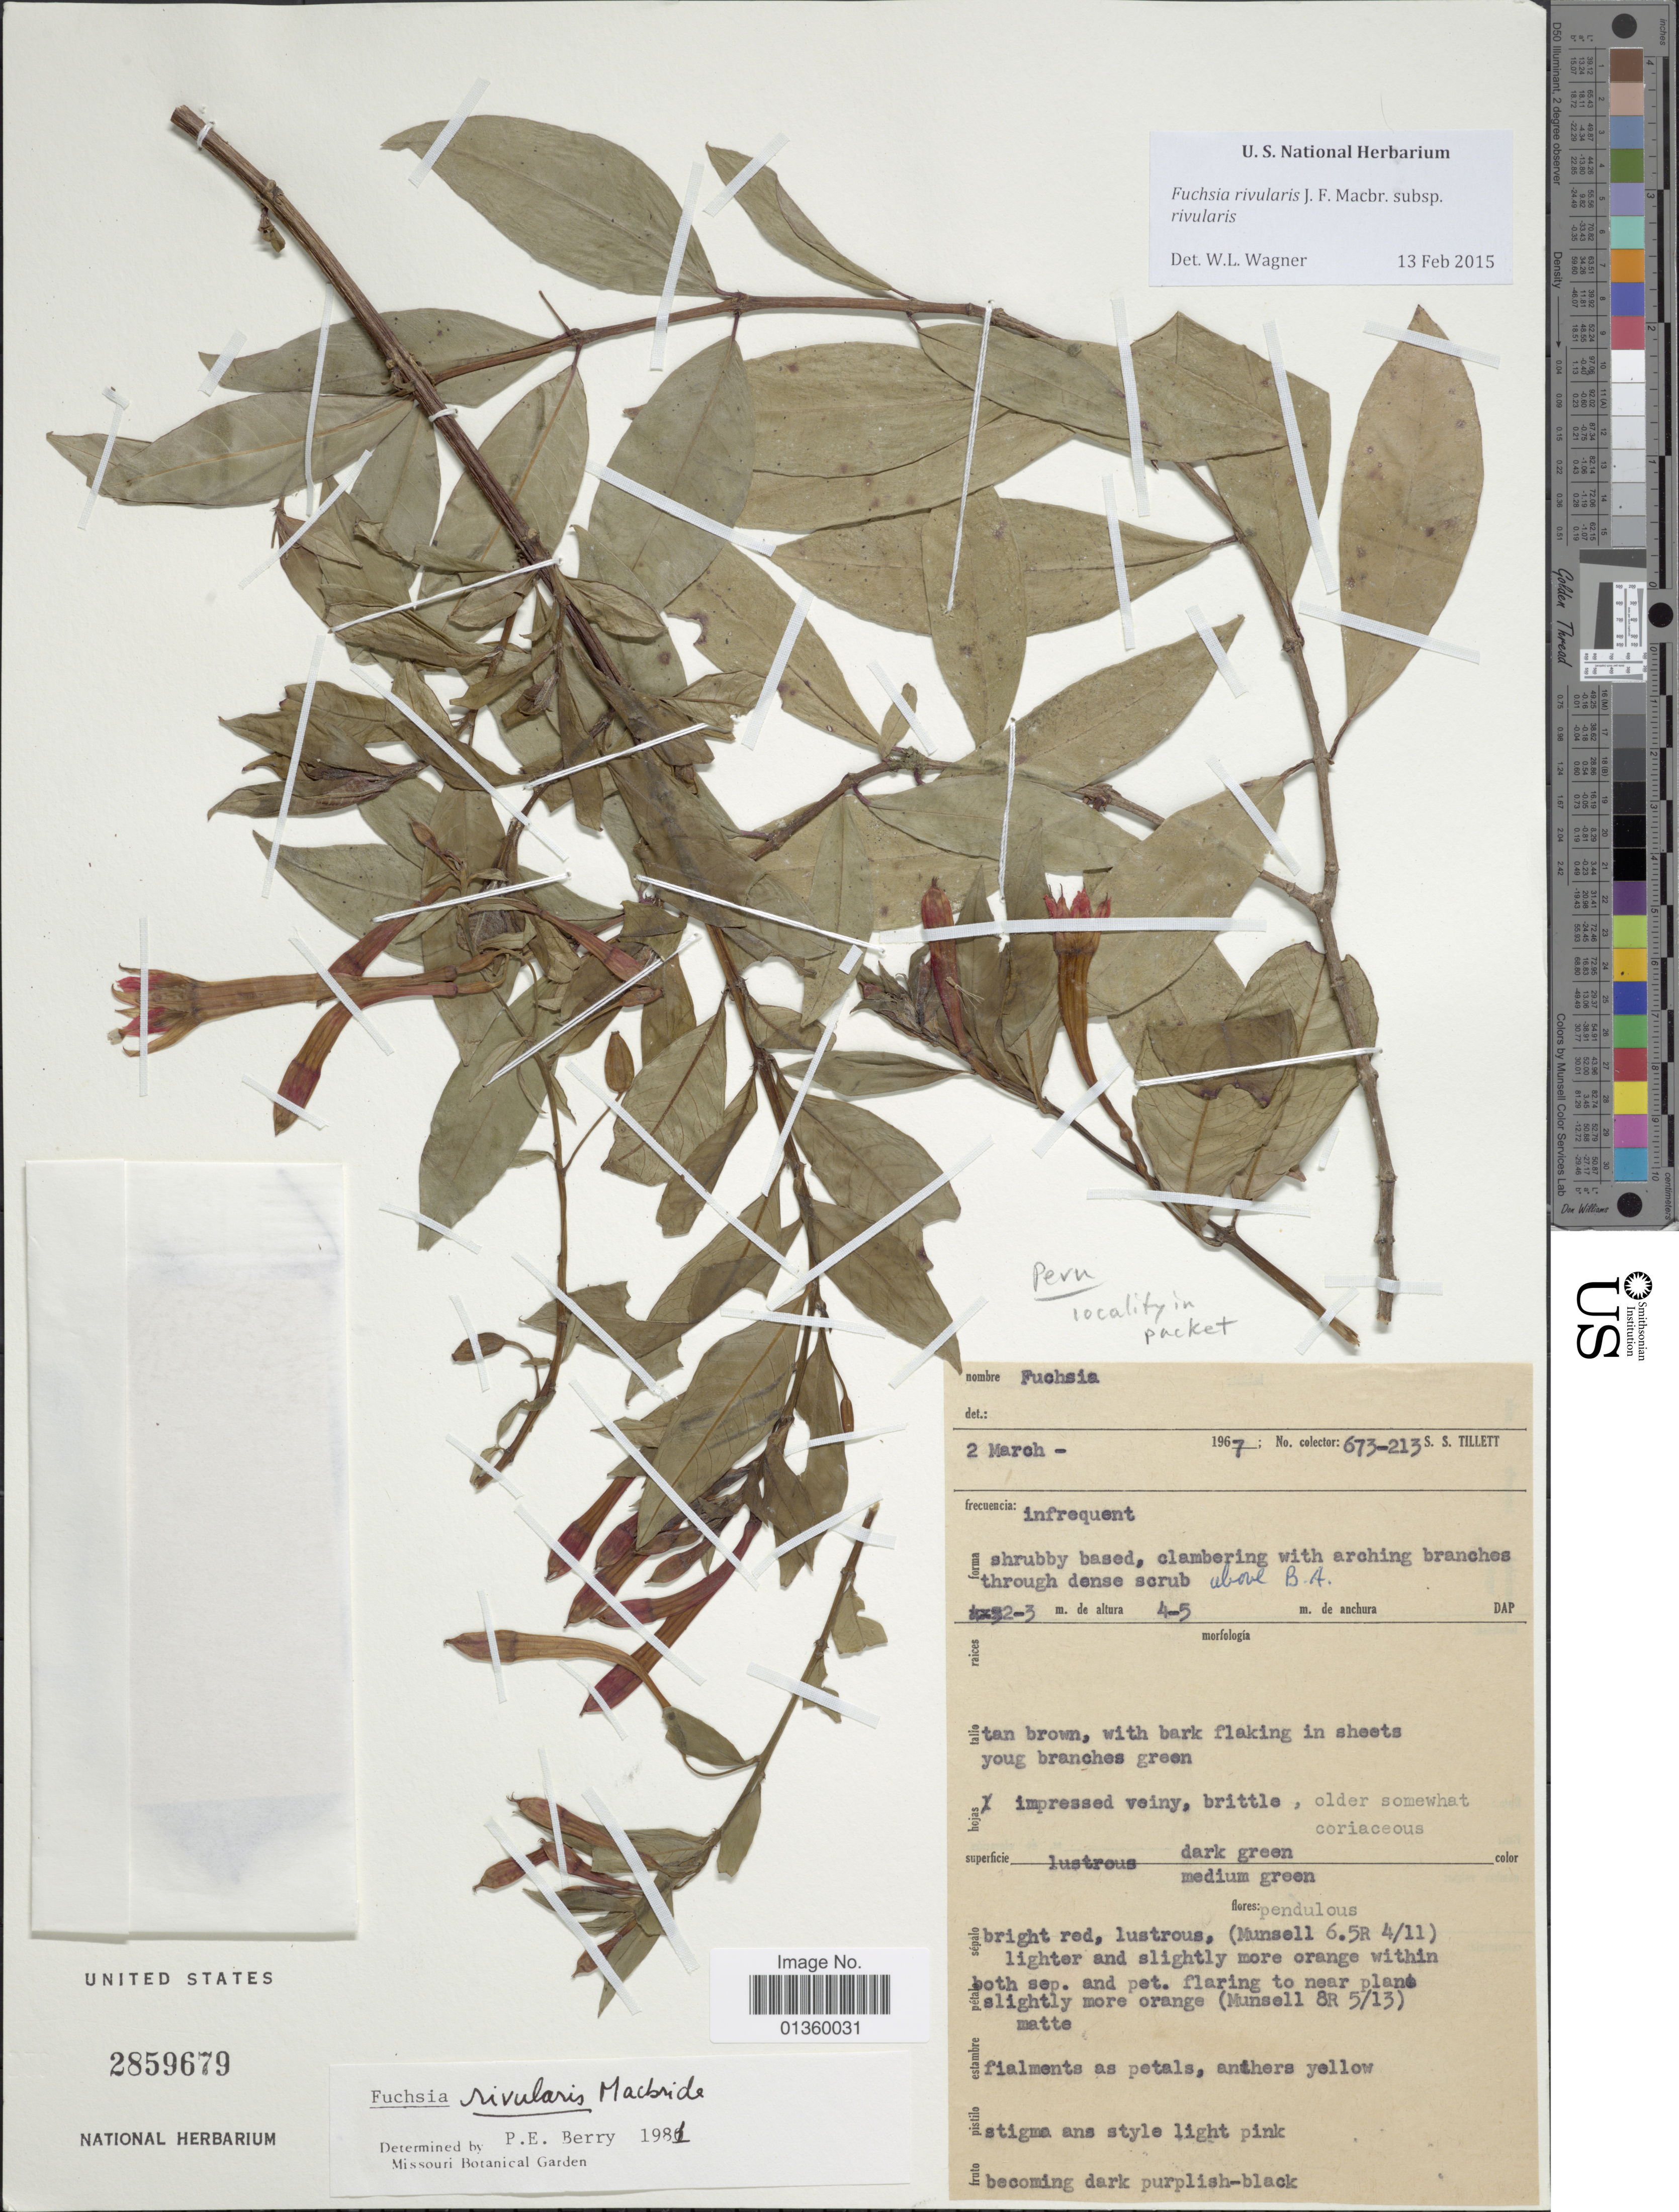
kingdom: Plantae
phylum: Tracheophyta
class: Magnoliopsida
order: Myrtales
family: Onagraceae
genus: Fuchsia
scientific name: Fuchsia rivularis subsp. rivularis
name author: J.F. Macbr.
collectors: S. S. Tillett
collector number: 673-213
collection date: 1967-03-02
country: Peru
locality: Above B.A.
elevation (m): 4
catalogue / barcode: US 2859679